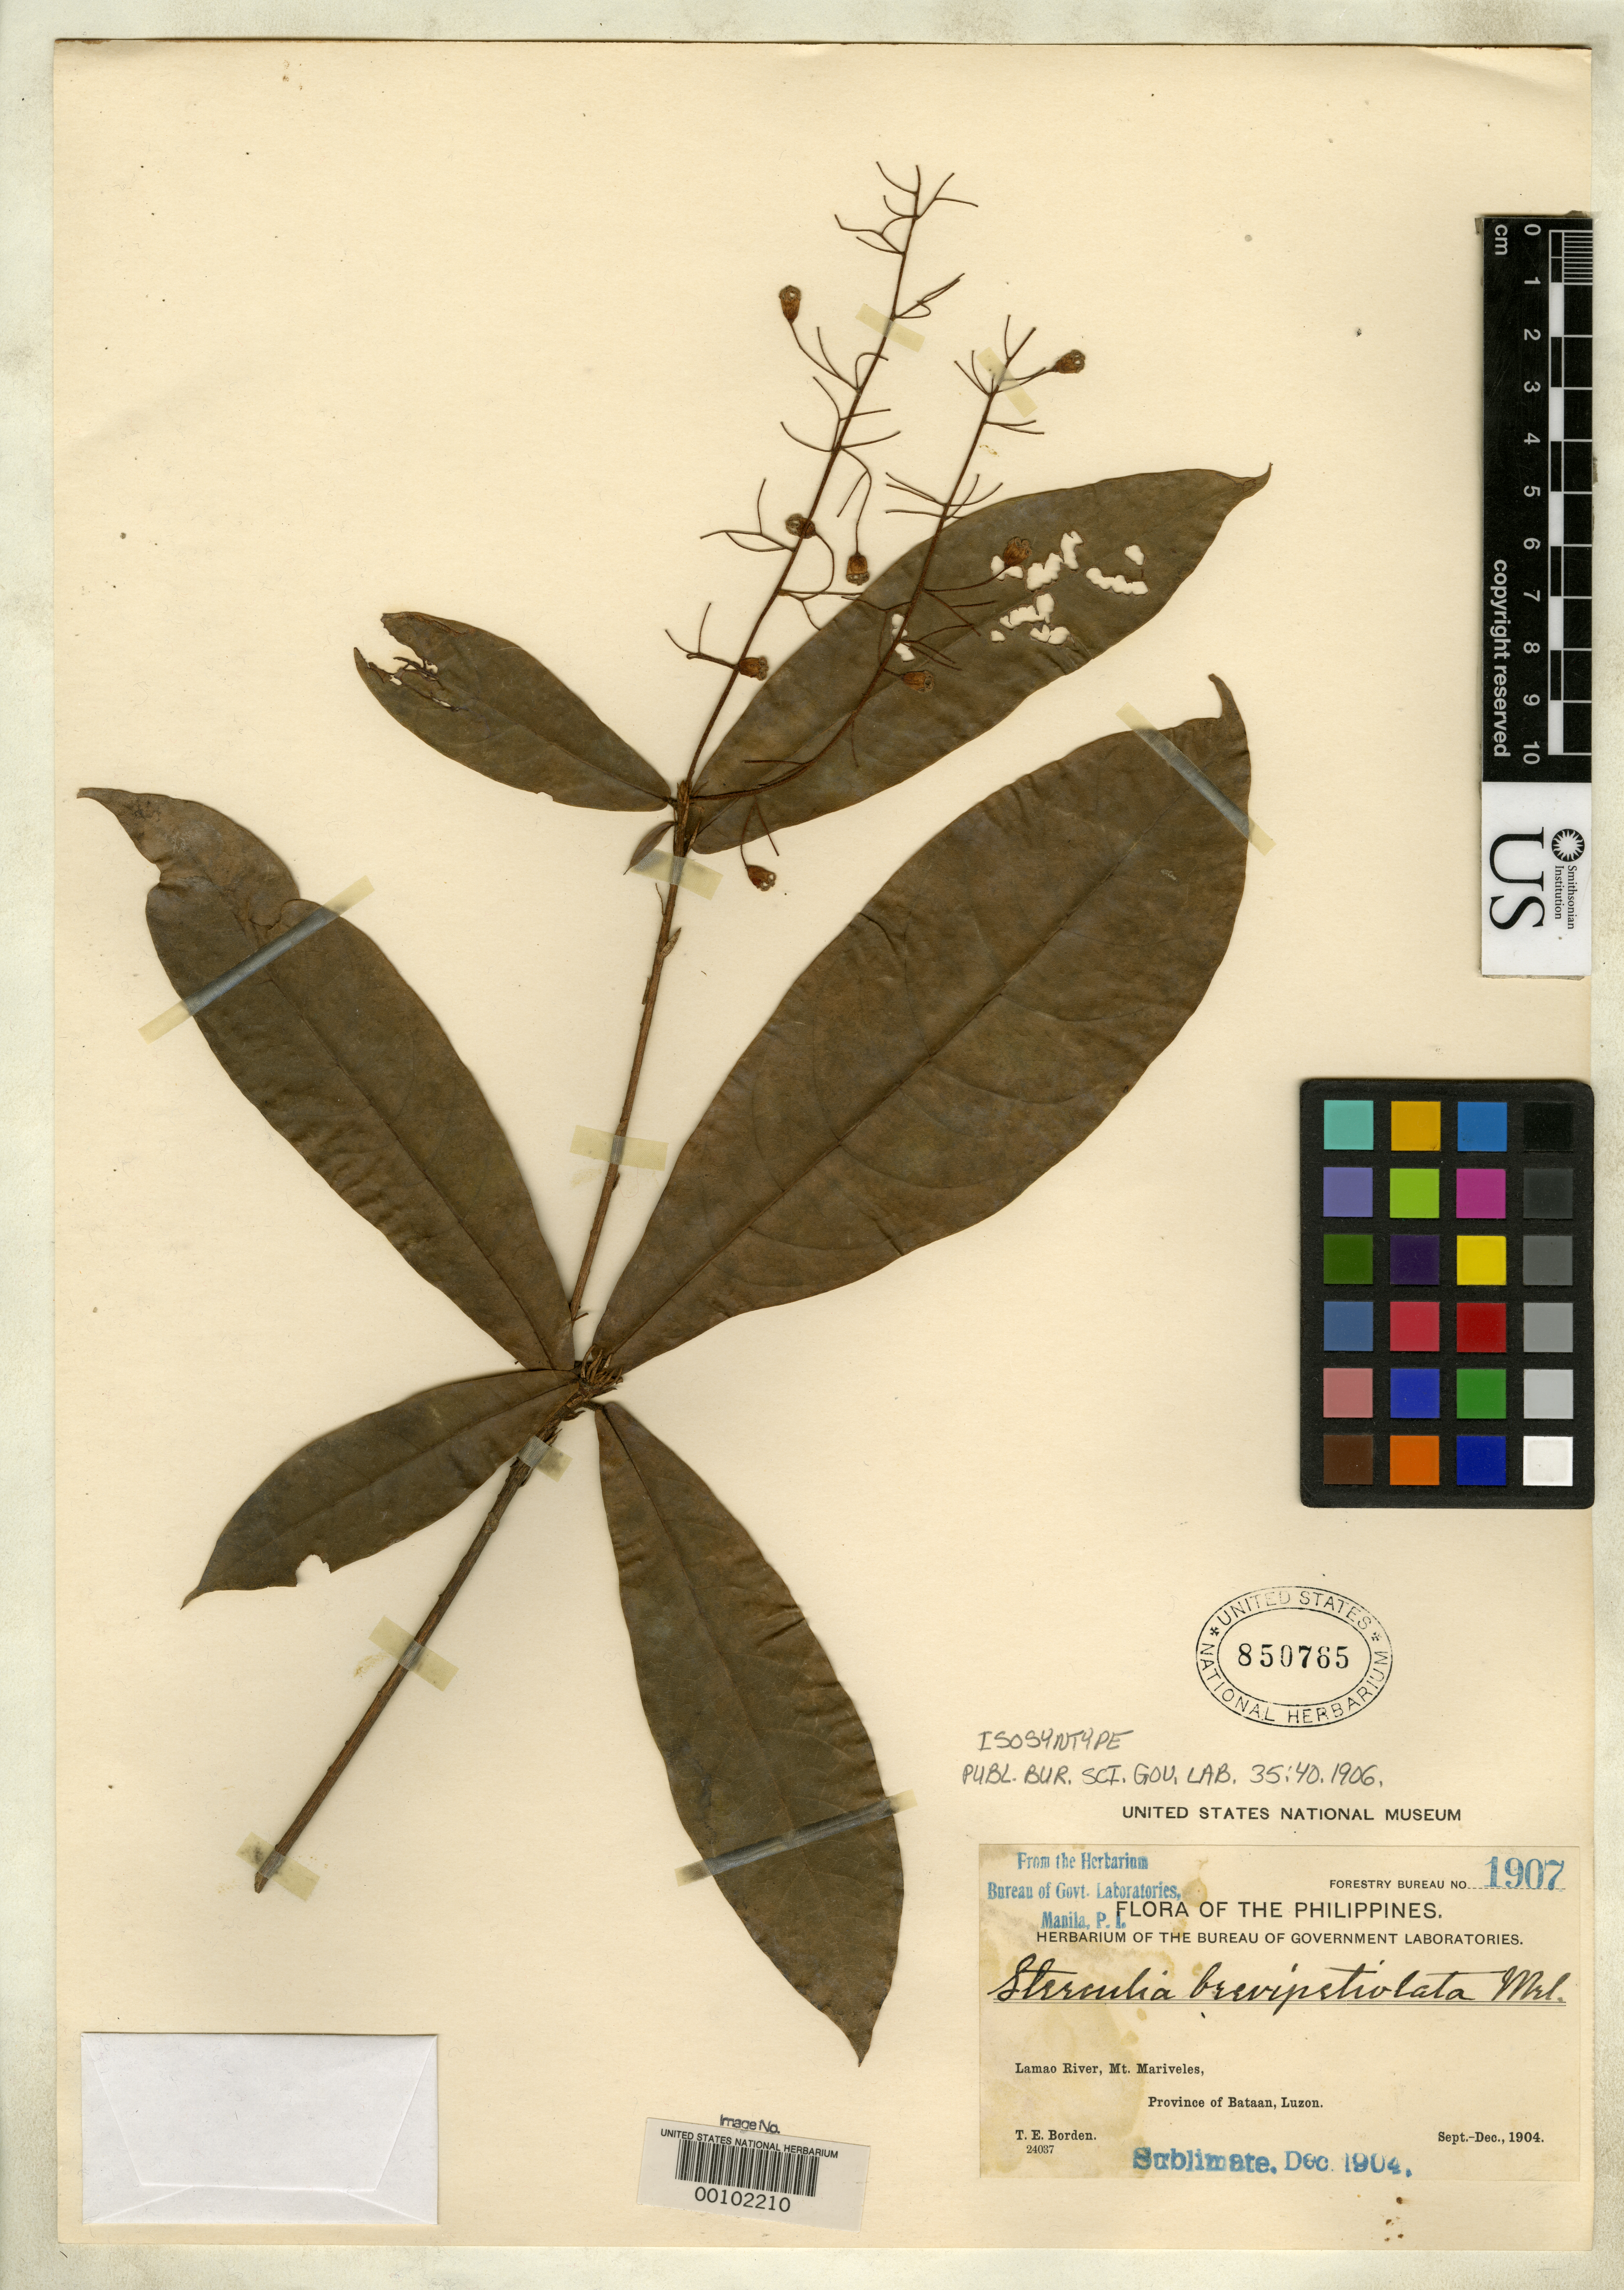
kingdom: Plantae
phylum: Tracheophyta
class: Magnoliopsida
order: Malvales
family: Malvaceae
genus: Sterculia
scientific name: Sterculia brevipetiolata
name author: Merr.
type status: Isosyntype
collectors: T. E. Borden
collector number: For. Bur. 1907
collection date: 1904-09/1904-12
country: Philippines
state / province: Central Luzon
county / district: Bataan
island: Luzon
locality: Lamao River, Mt Mariveles, Province of Bataan, Luzon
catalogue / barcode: US 850765